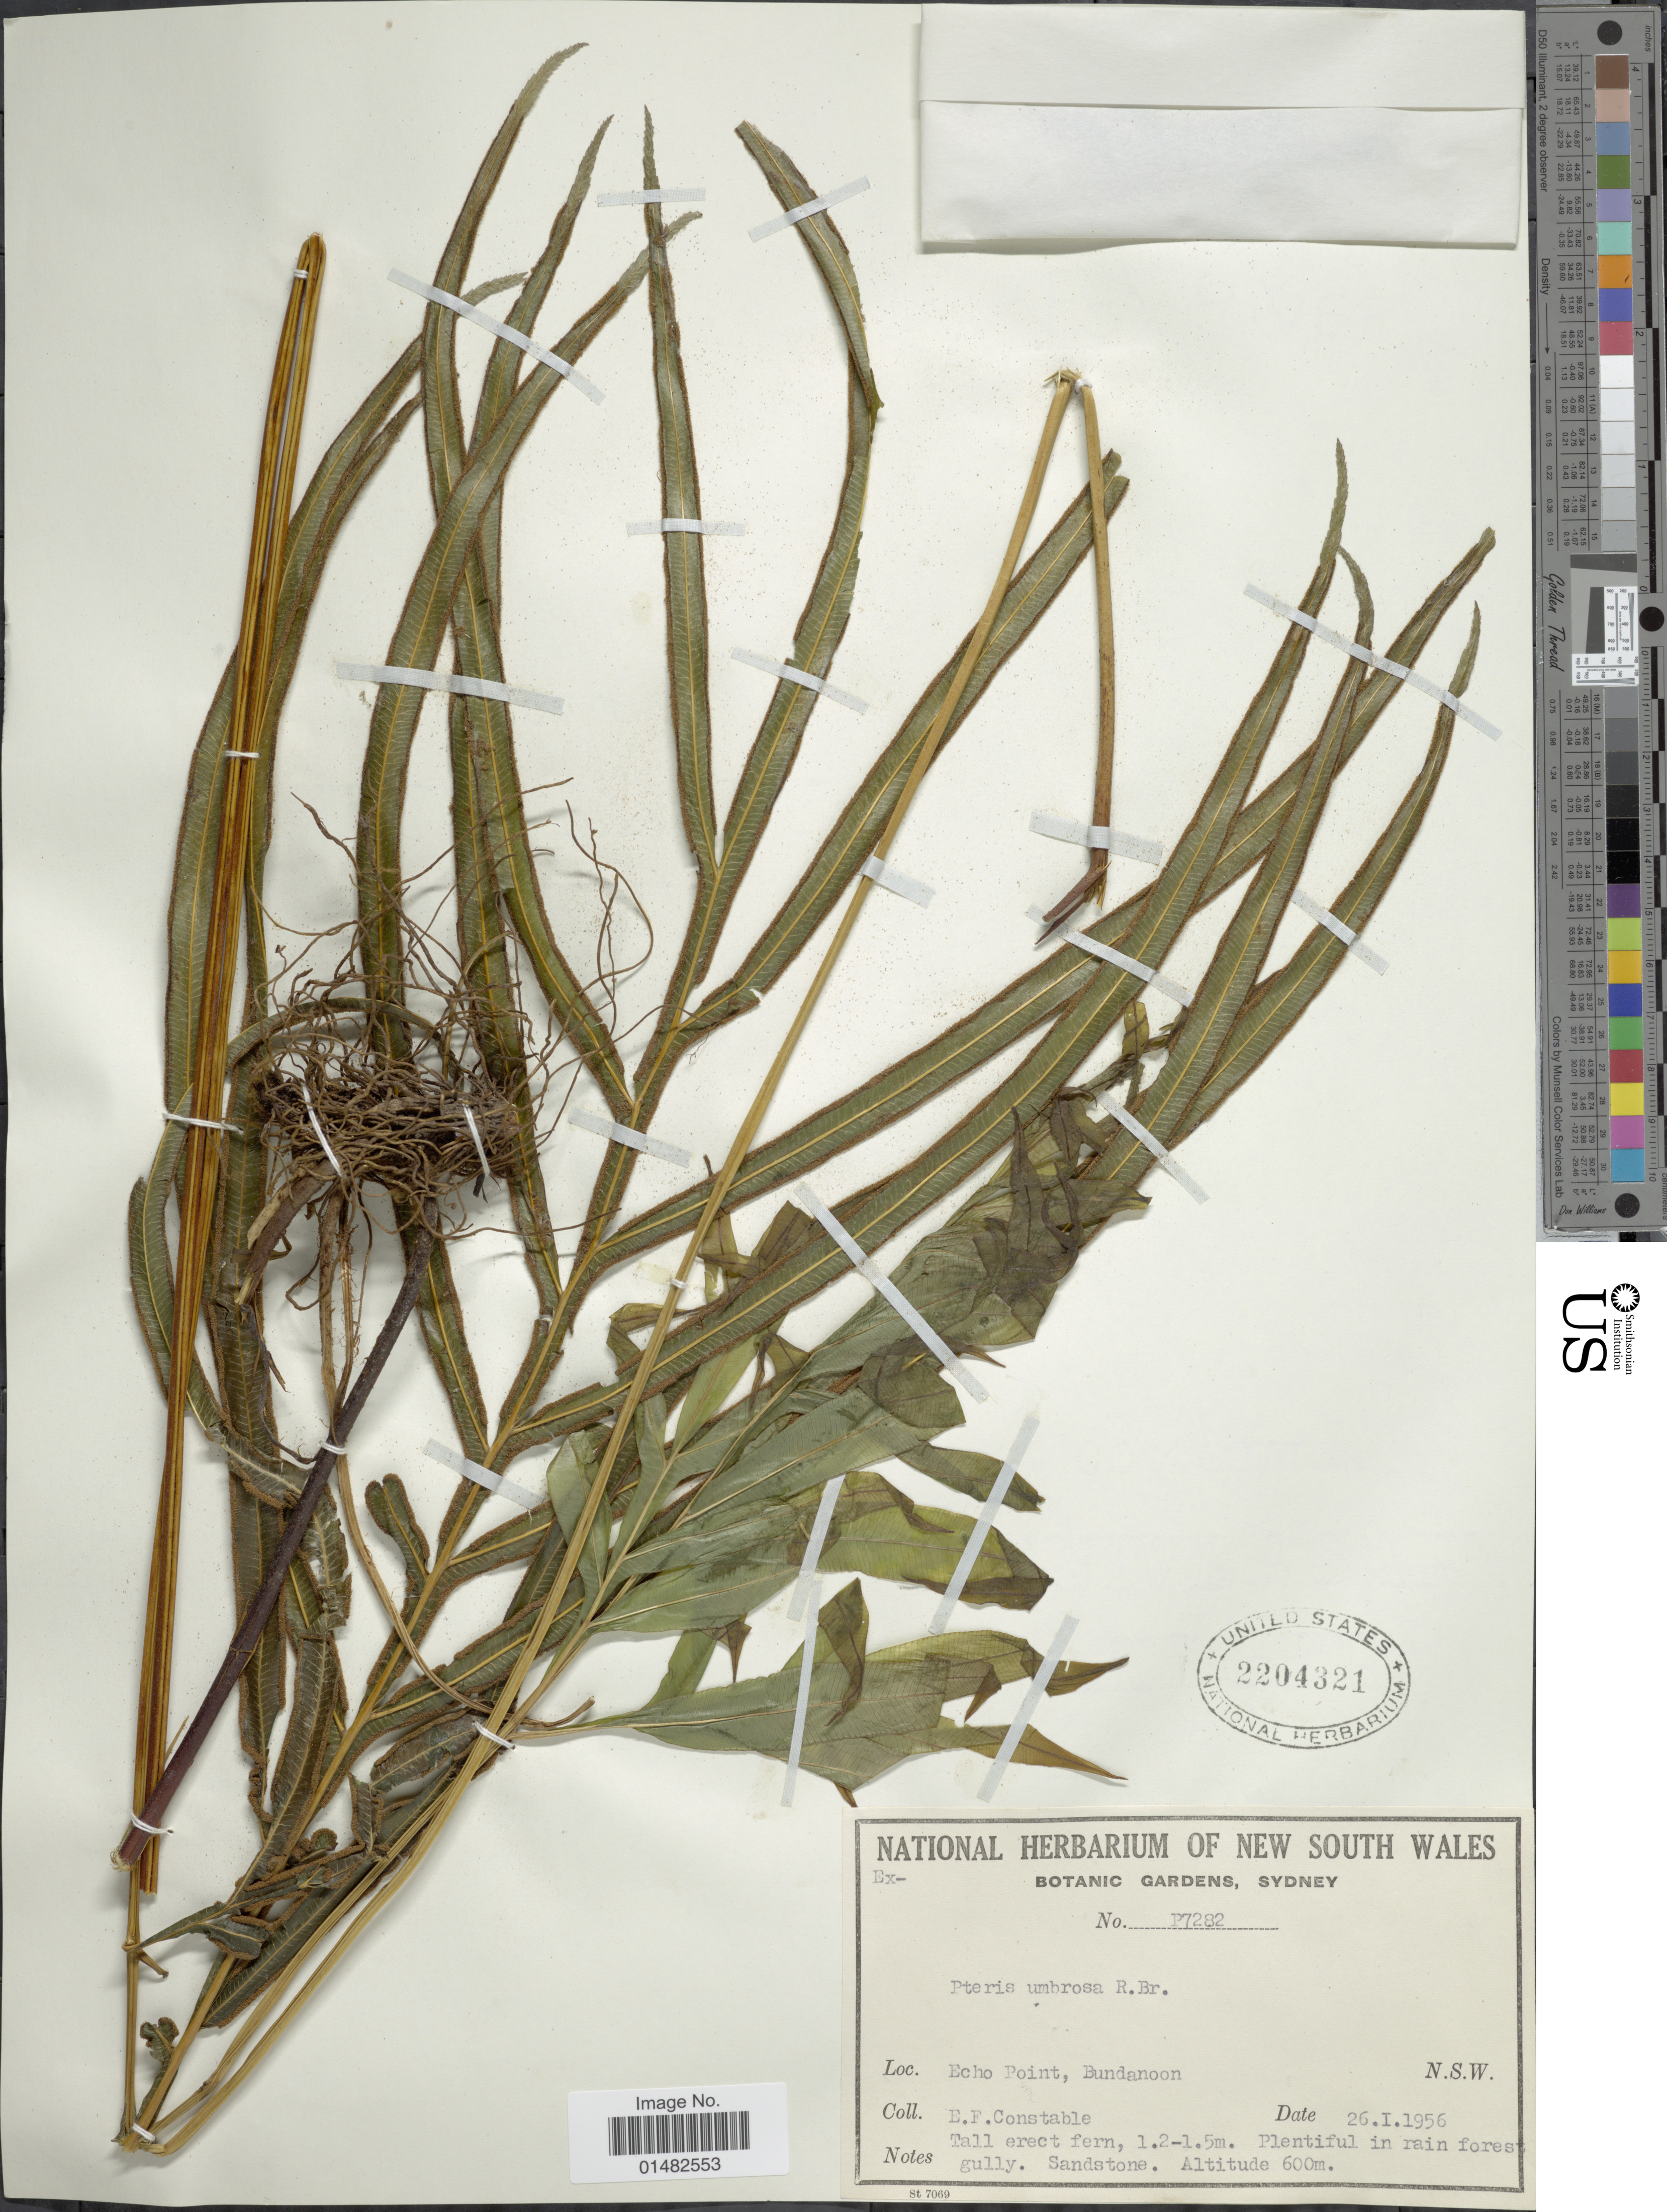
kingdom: Plantae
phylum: Tracheophyta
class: Polypodiopsida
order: Polypodiales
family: Pteridaceae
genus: Pteris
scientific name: Pteris umbrosa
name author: R. Br.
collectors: E. F. Constable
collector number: P7282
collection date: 1956-01-26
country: Australia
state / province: New South Wales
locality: Echo Point. Bundanoon, N.S.W.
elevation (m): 600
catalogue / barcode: US 2204321